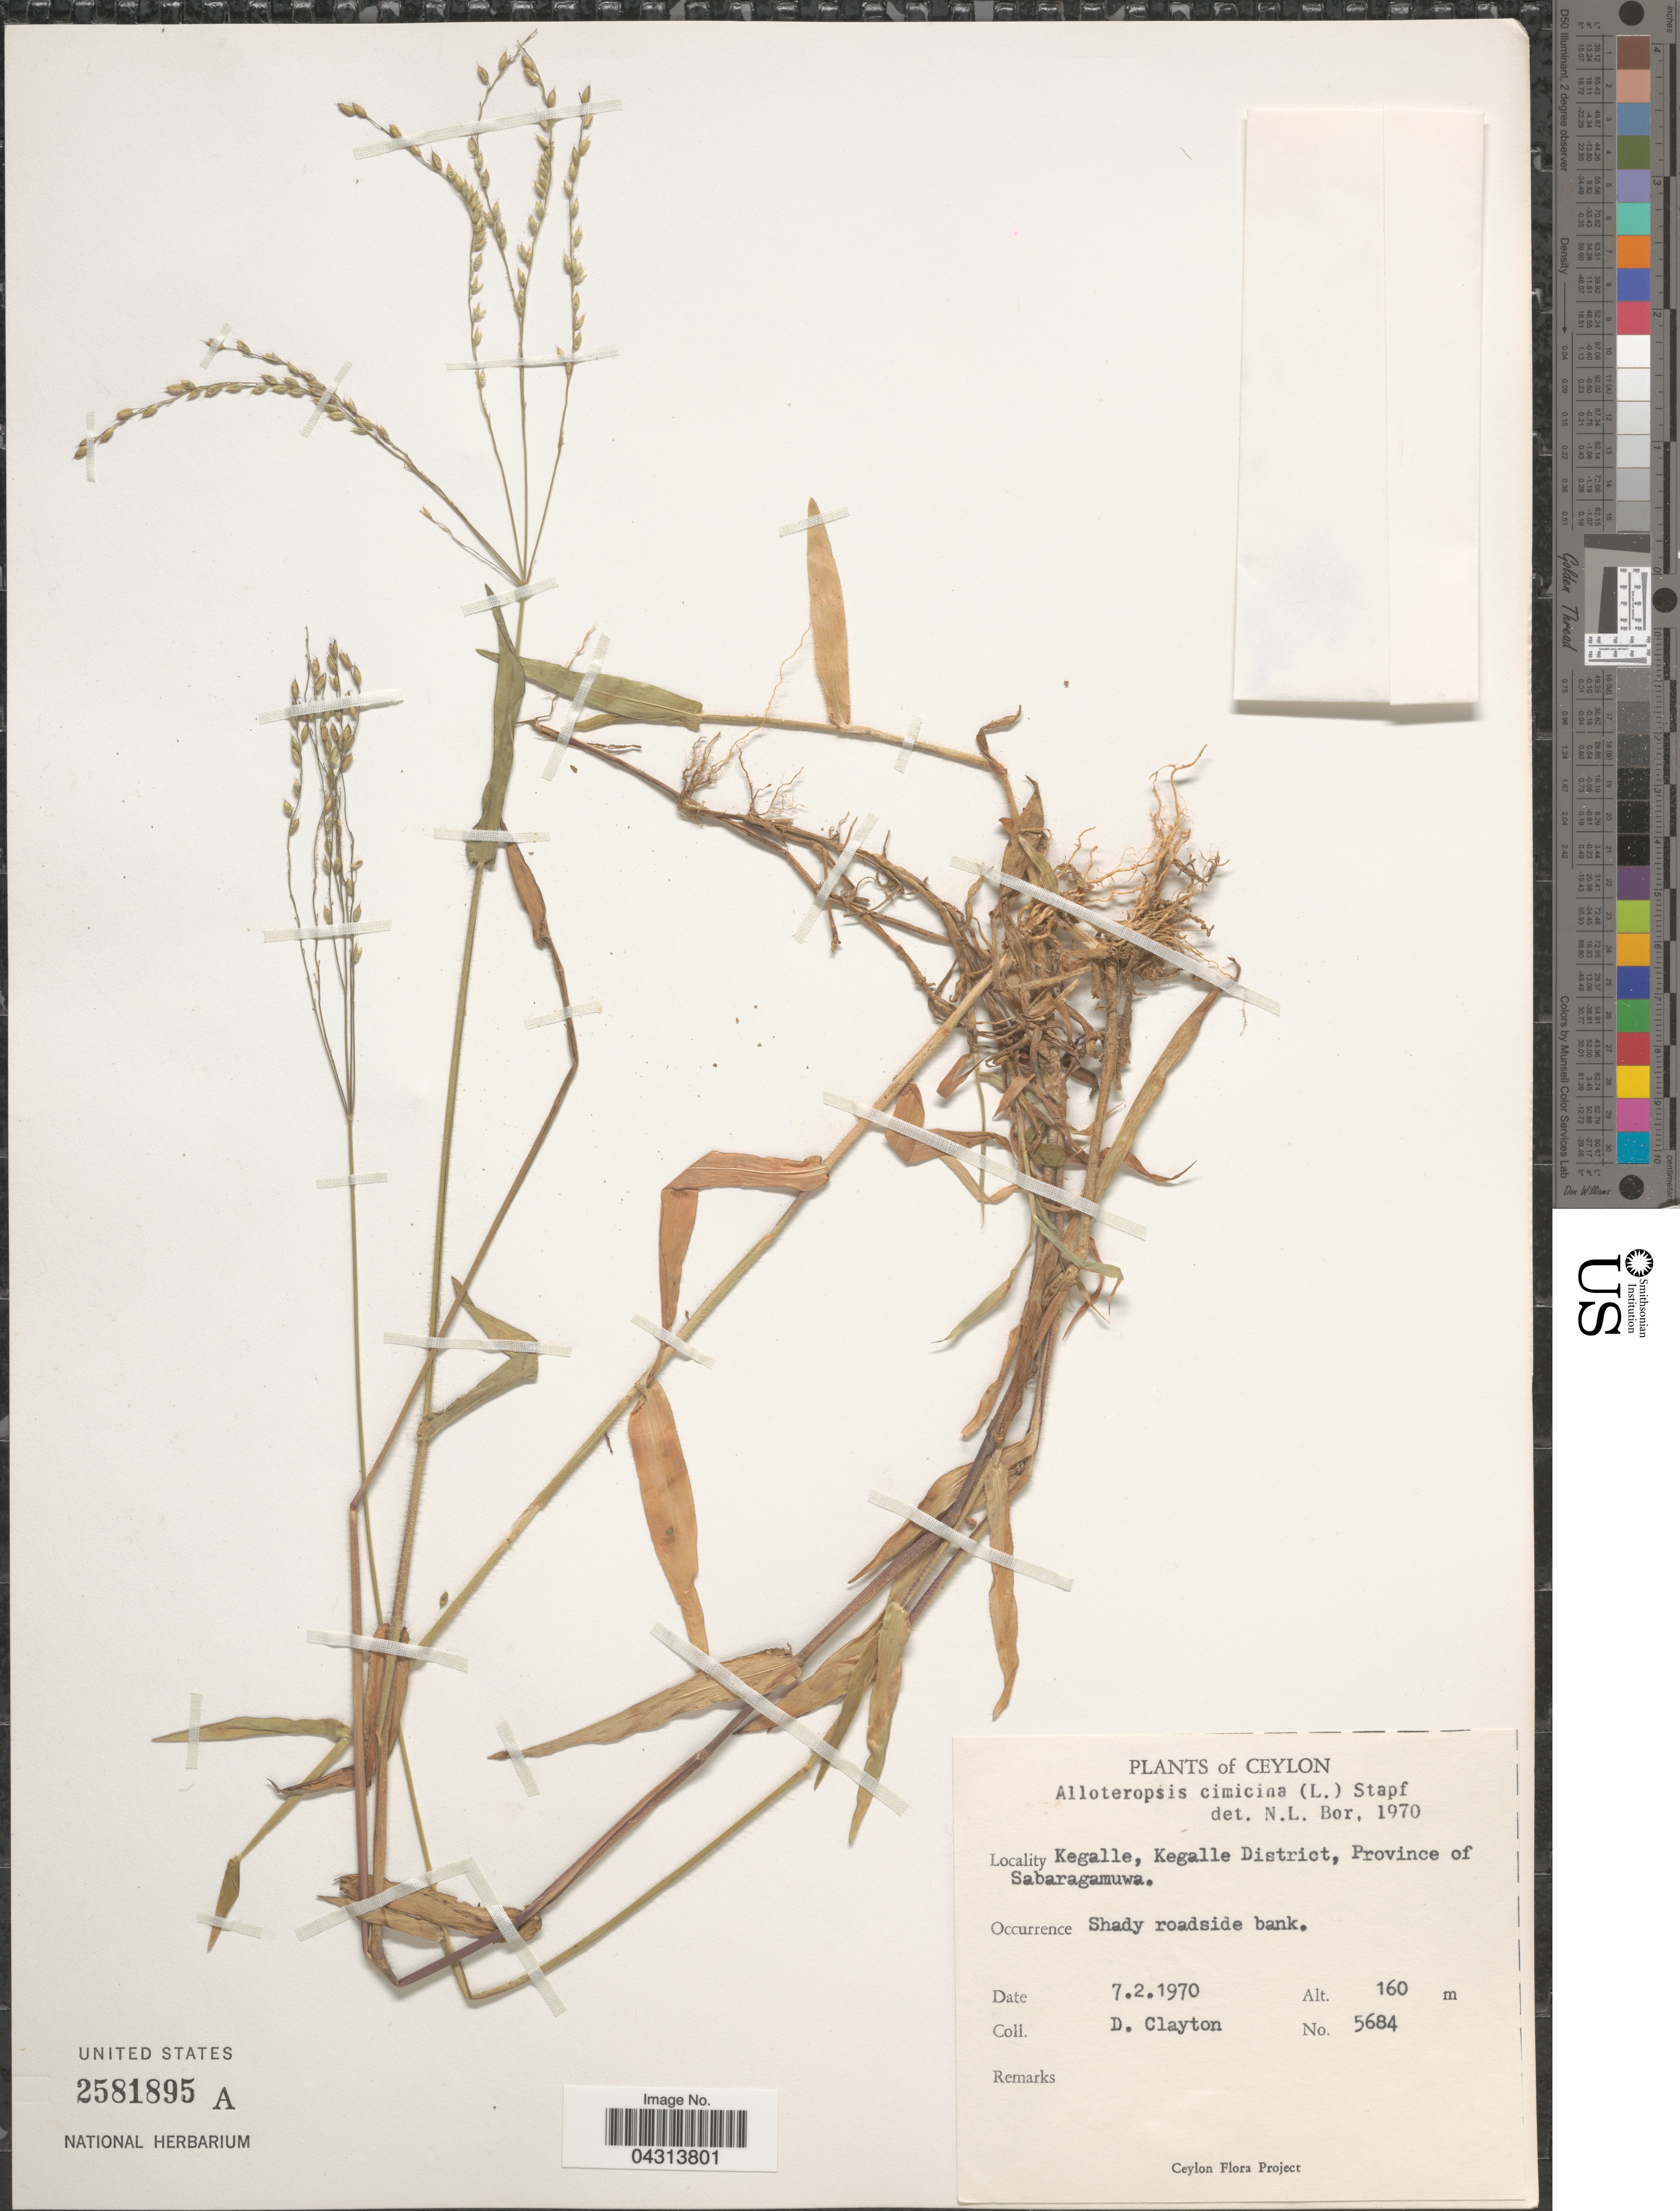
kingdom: Plantae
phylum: Tracheophyta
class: Liliopsida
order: Poales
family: Poaceae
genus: Alloteropsis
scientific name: Alloteropsis cimicina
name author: (L.) Stapf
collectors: D. Clayton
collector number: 5684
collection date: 1970-02-07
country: Sri Lanka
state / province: Sabaragamuwa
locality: Ceylon. Kegalle, Kegalle District.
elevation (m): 160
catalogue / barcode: US 2581895A